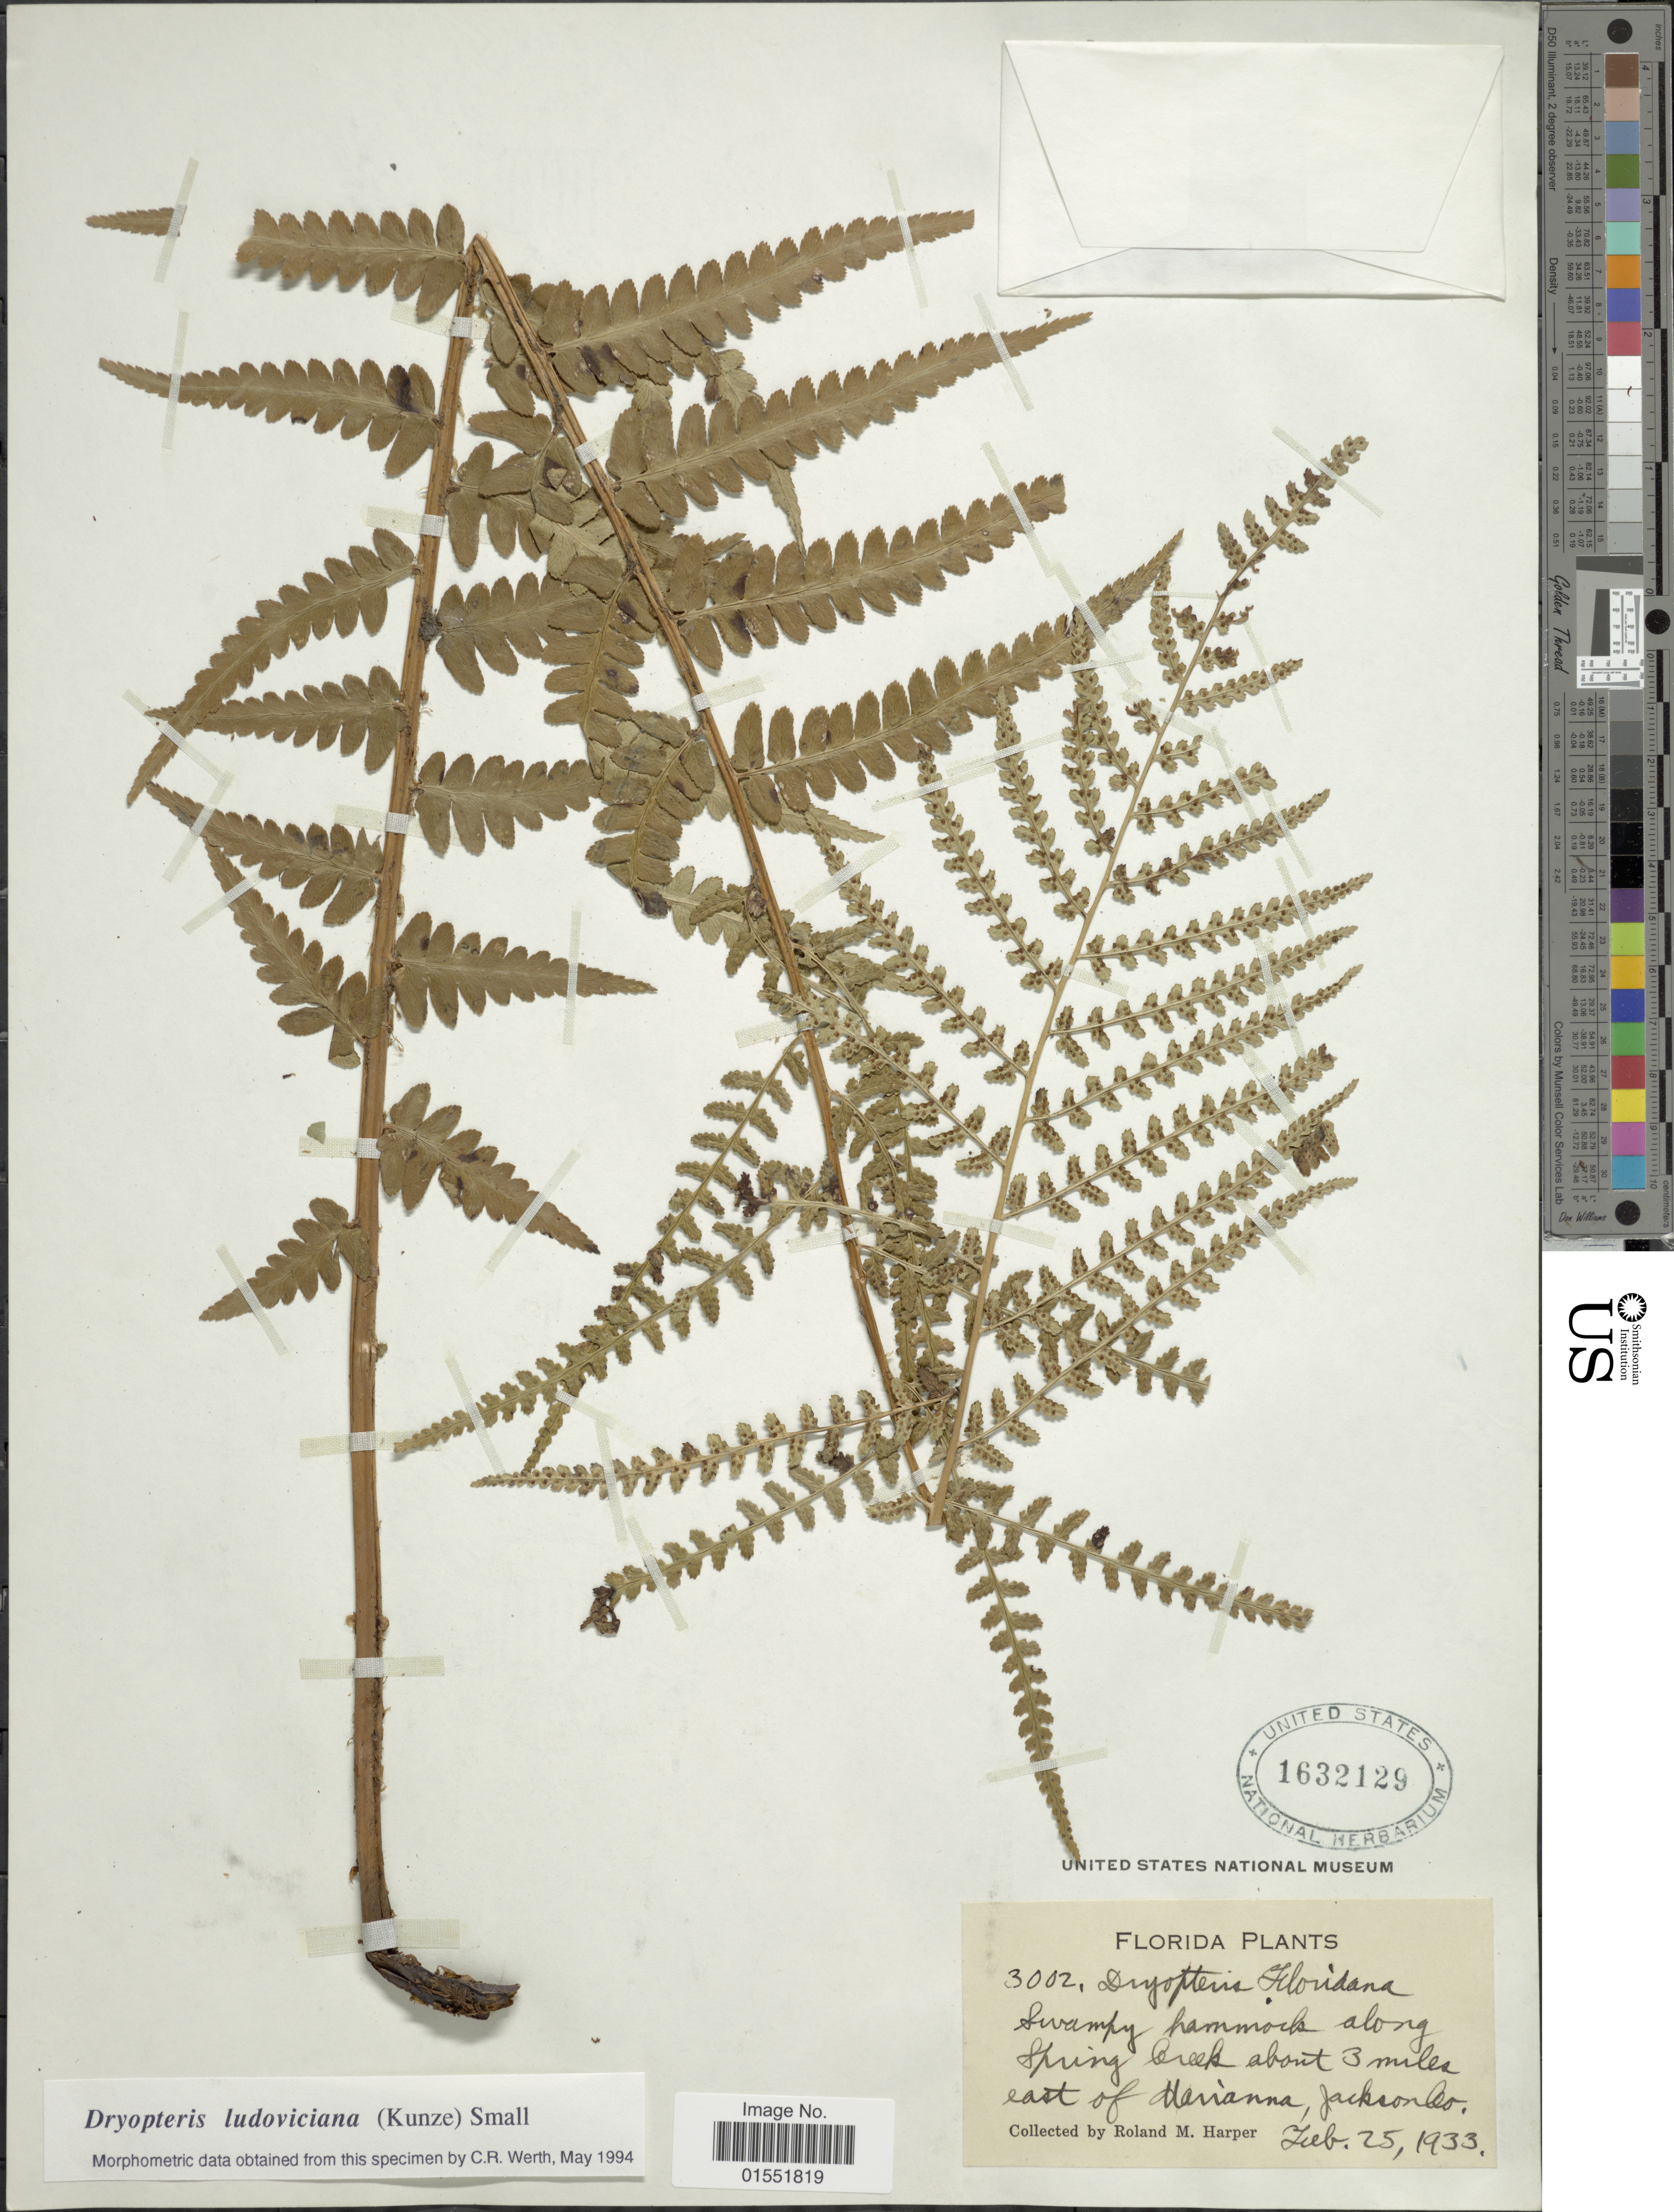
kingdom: Plantae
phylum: Tracheophyta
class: Polypodiopsida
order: Polypodiales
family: Dryopteridaceae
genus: Dryopteris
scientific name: Dryopteris ludoviciana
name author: (Kunze) Small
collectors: R. M. Harper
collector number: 3002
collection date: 1933-02-25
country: United States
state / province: Florida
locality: Swampy hammock along Spring Creek about 3 miles east of Marianna, Jackson Co.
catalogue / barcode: US 1632129